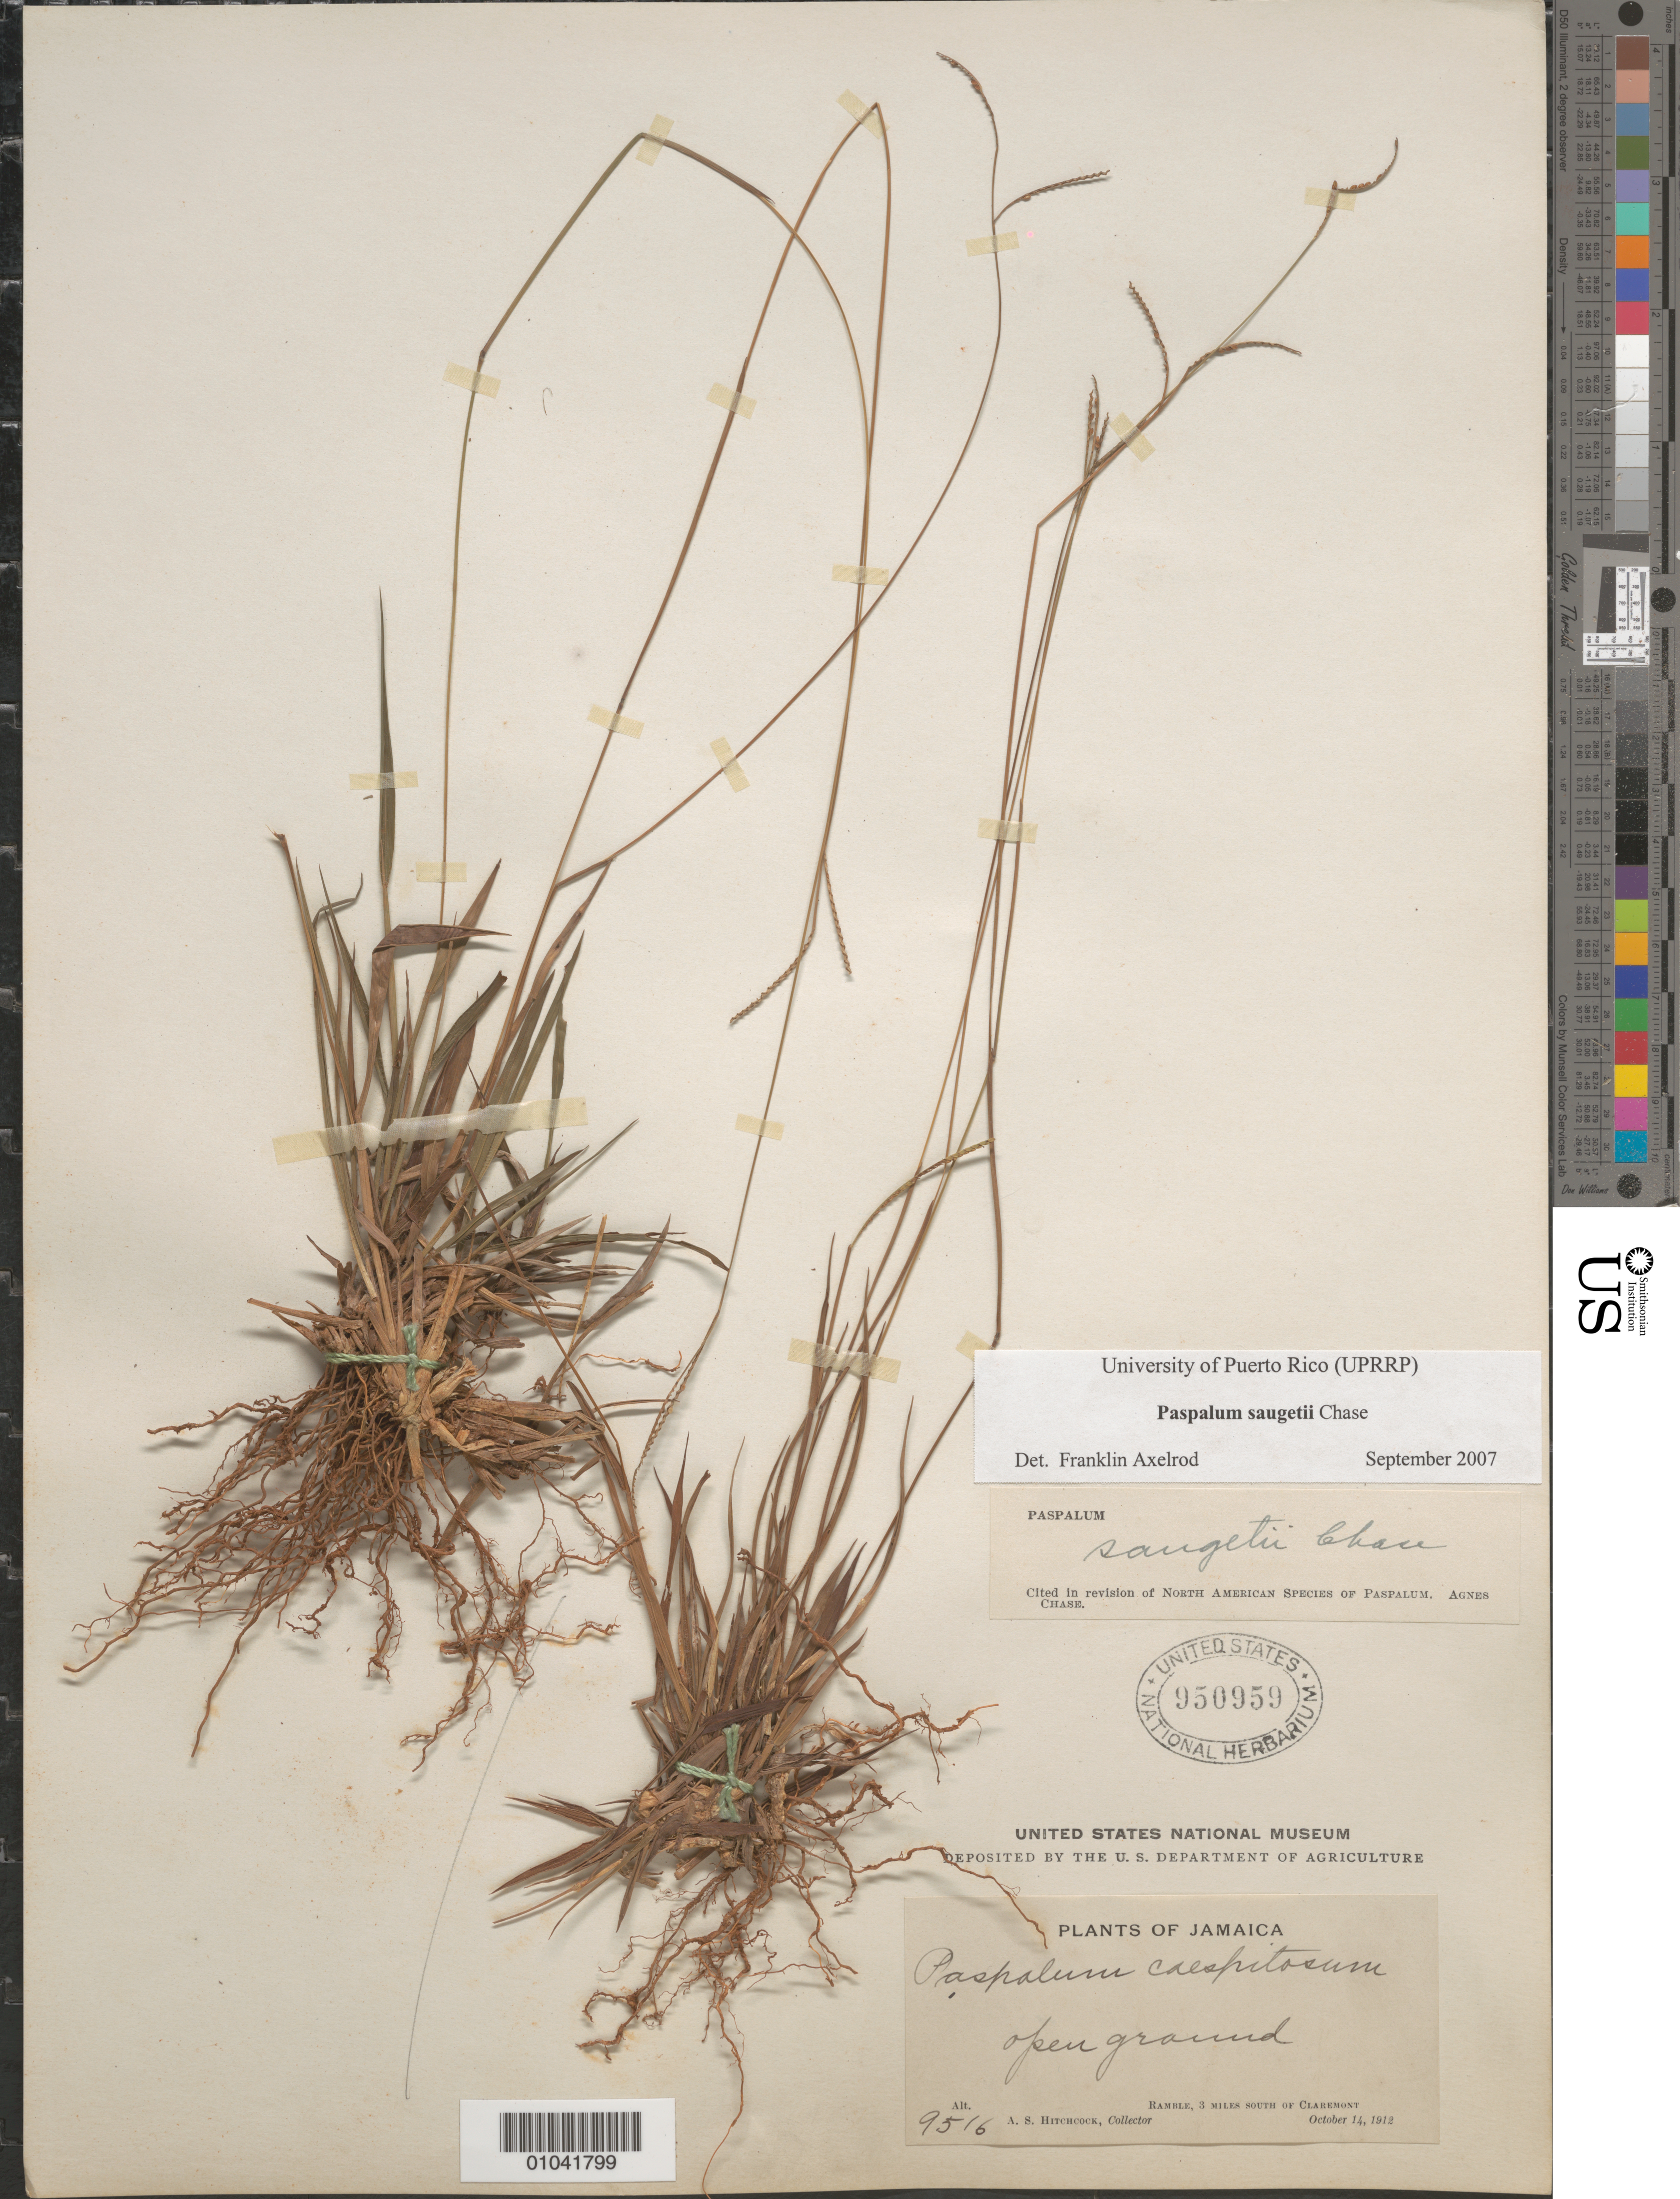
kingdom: Plantae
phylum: Tracheophyta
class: Liliopsida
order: Poales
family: Poaceae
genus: Paspalum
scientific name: Paspalum saugetii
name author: Chase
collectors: A. S. Hitchcock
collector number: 9516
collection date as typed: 14 Oct 1912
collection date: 1912-10-14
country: Jamaica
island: Jamaica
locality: Ramble, 3 miles S of Claremont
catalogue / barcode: US 950959